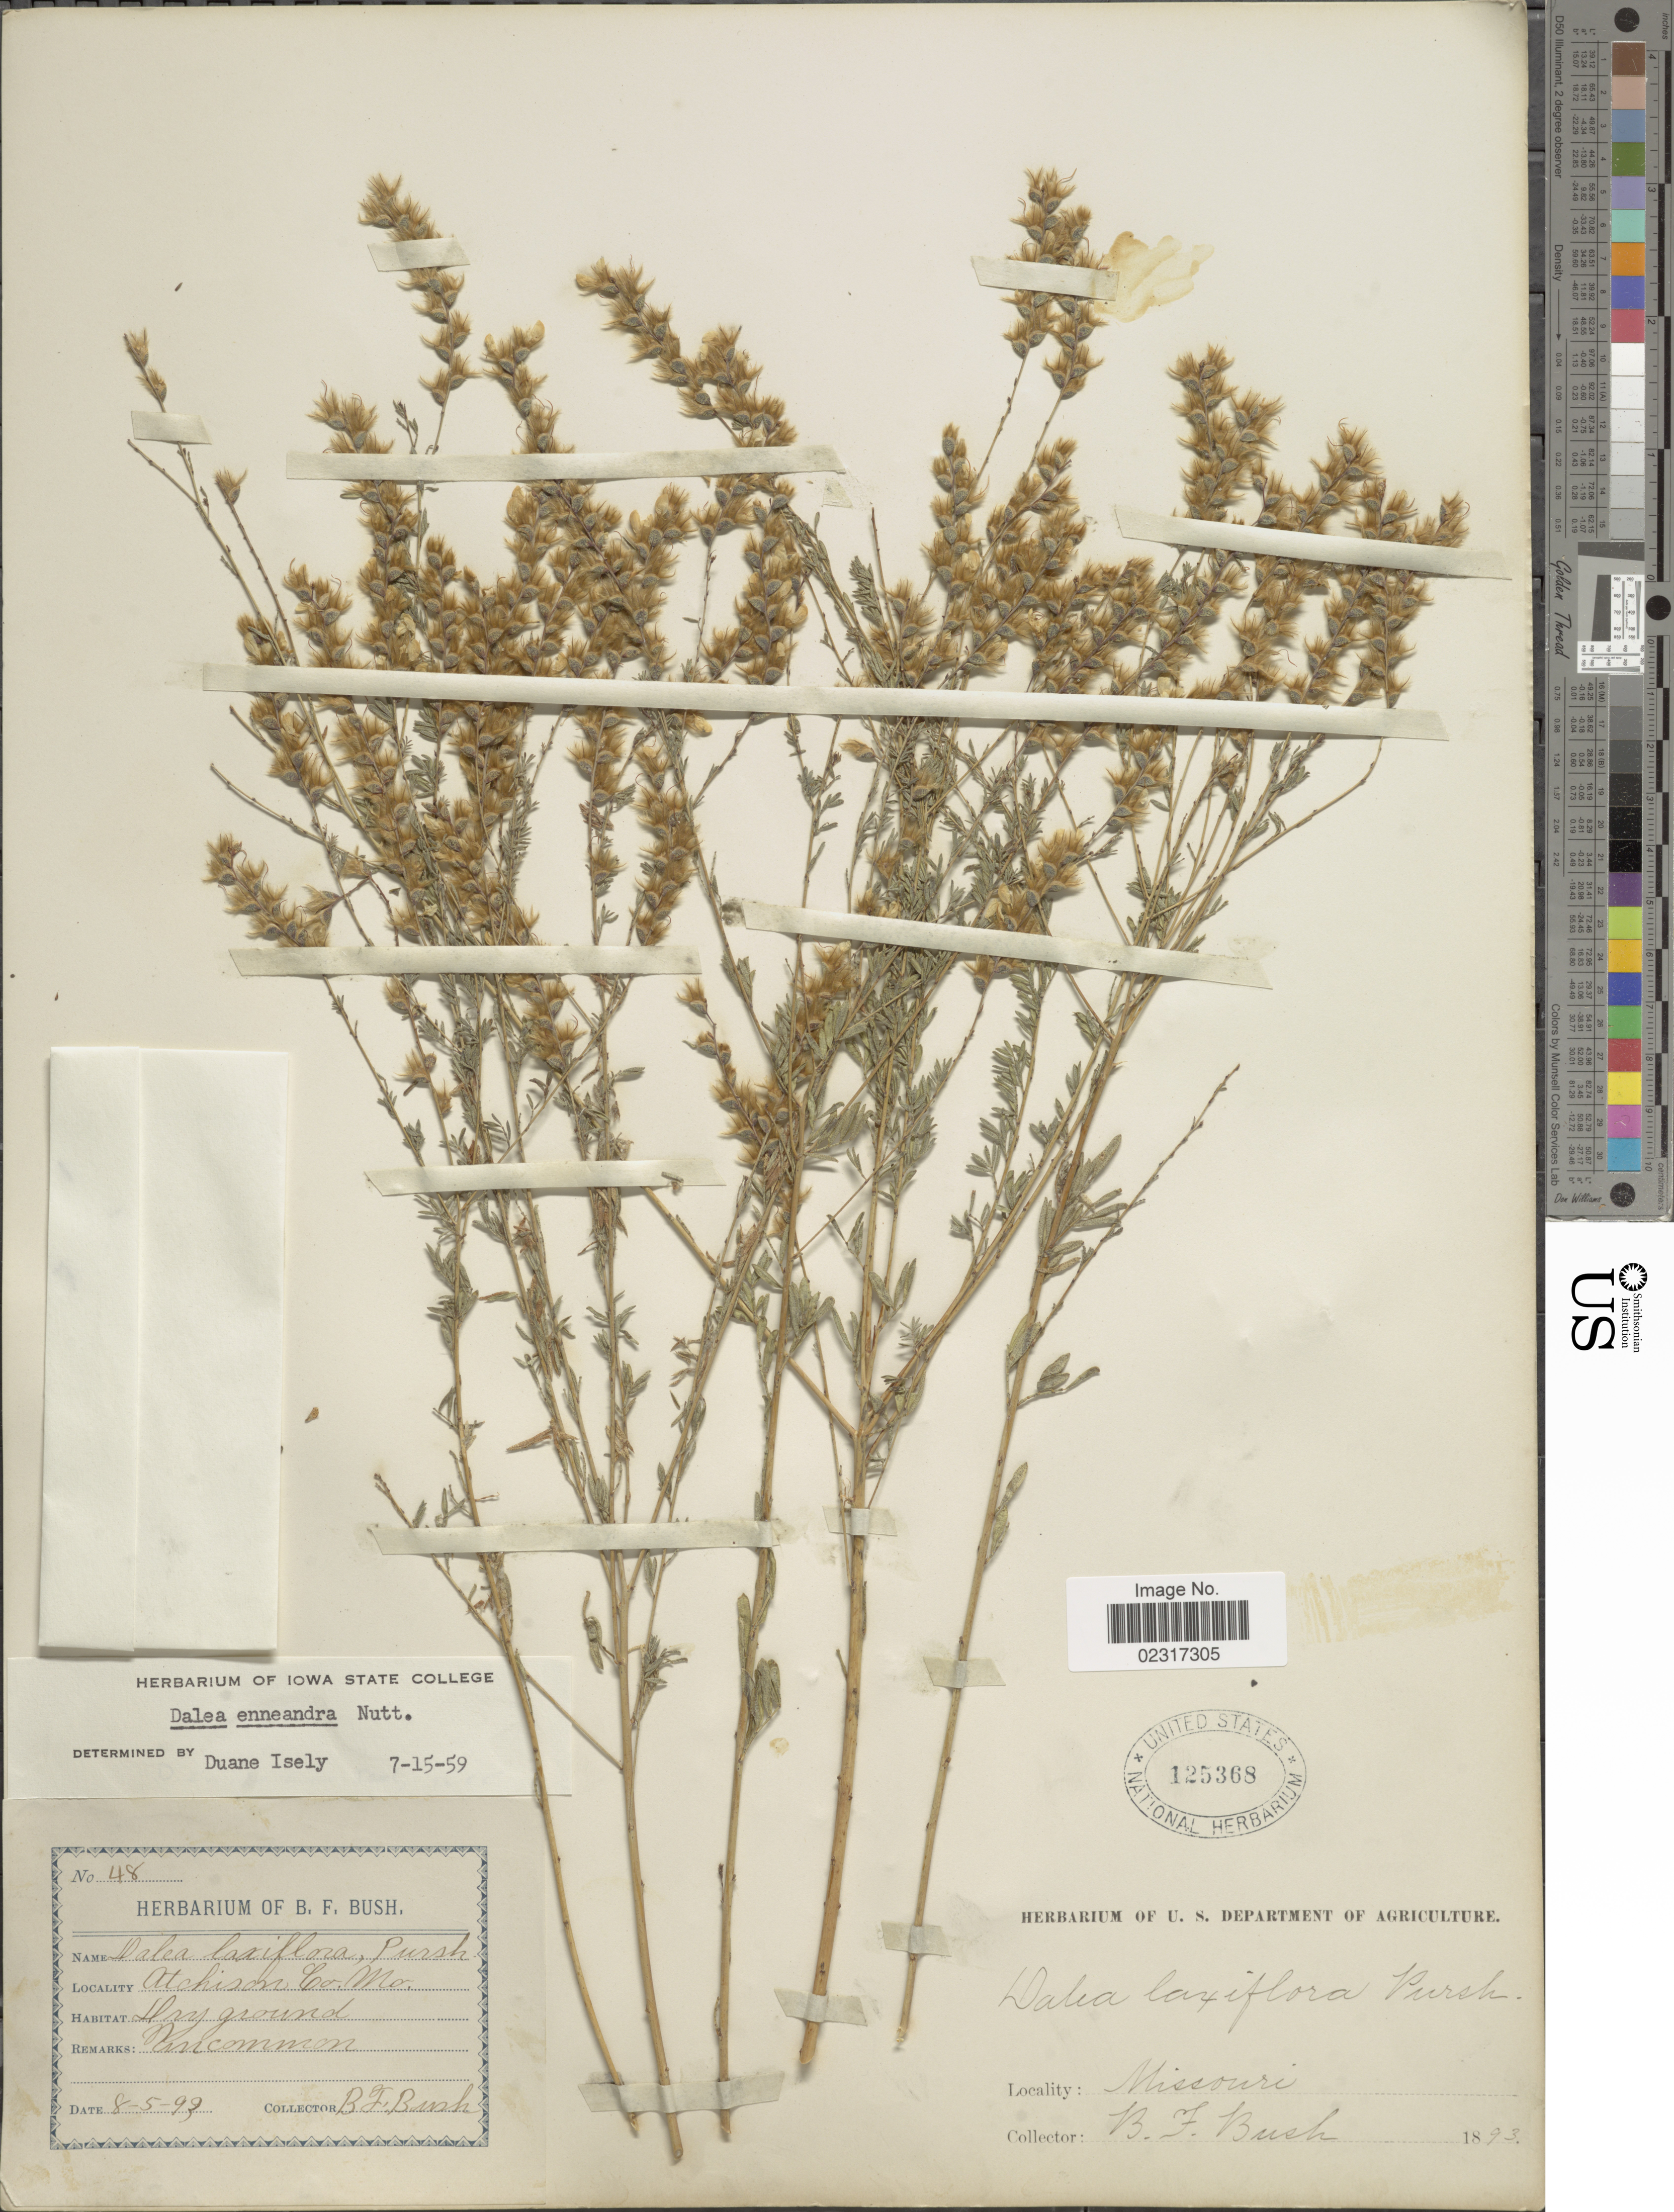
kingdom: Plantae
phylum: Tracheophyta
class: Magnoliopsida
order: Fabales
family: Fabaceae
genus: Dalea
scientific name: Dalea enneandra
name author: Nutt.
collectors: B. F. Bush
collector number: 48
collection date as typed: Transcribed d/m/y: 5/8/93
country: United States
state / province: Missouri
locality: Atchison Co.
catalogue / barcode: US 125368